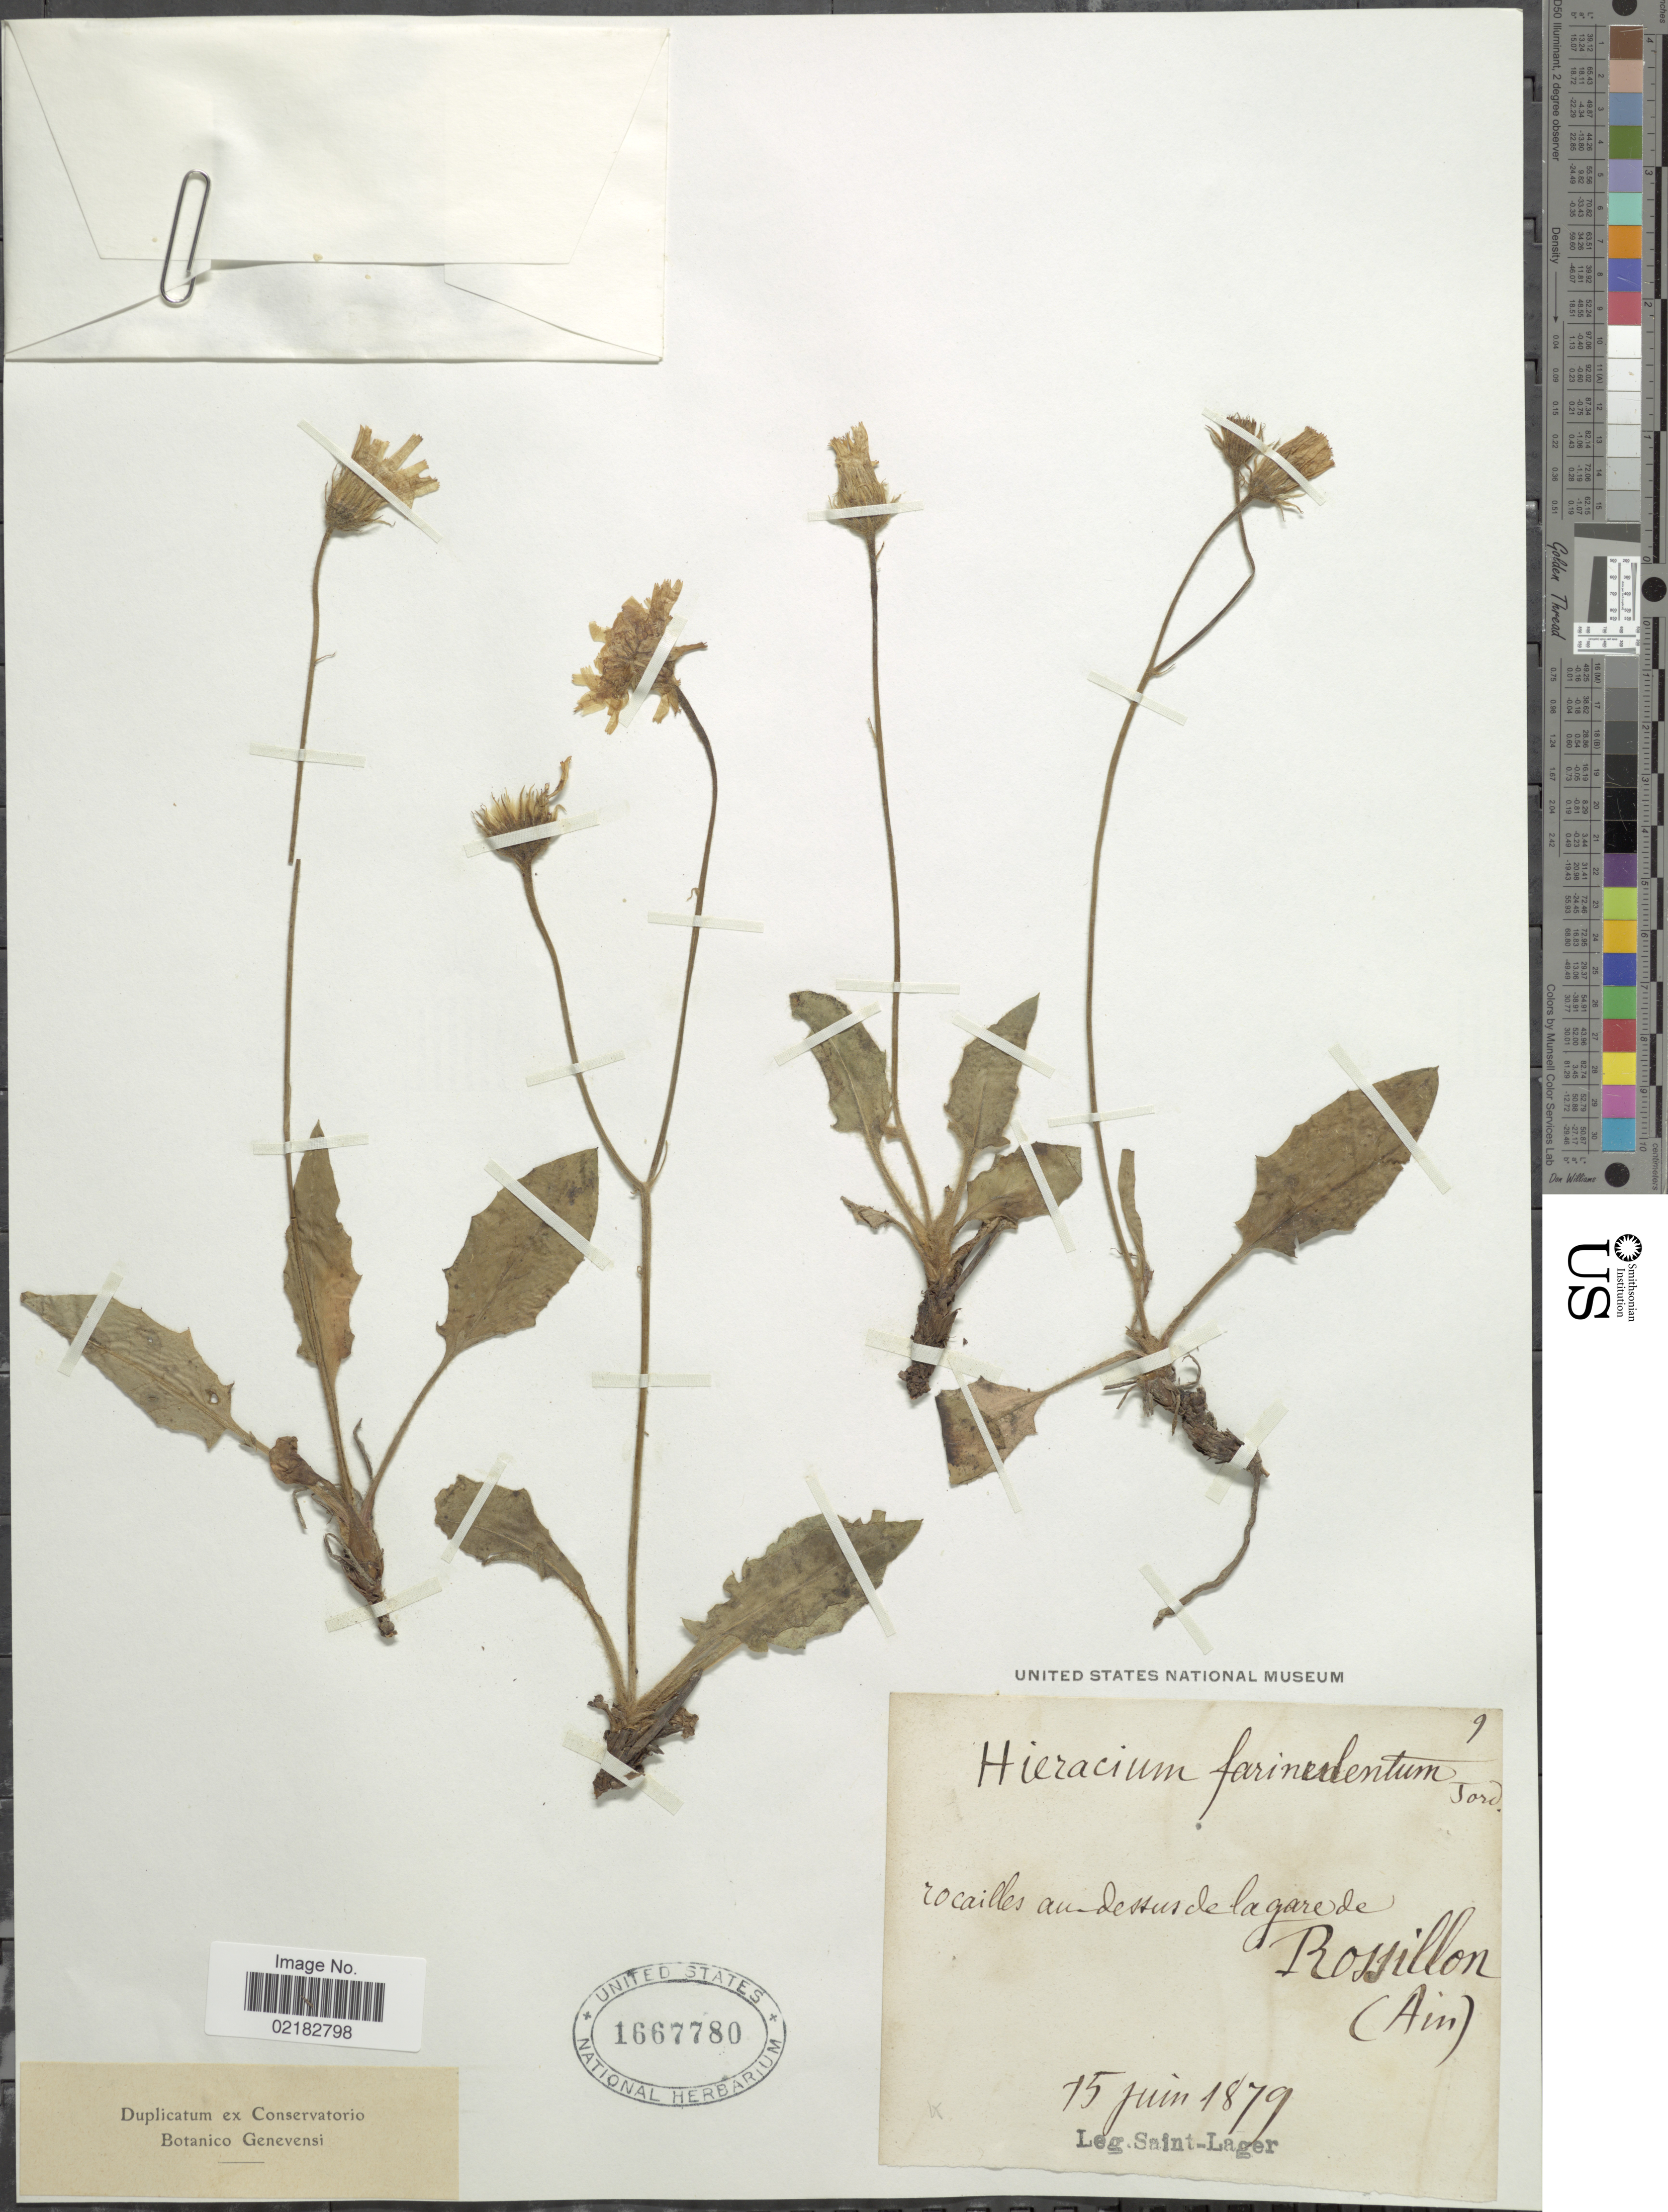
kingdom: Plantae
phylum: Tracheophyta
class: Magnoliopsida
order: Asterales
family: Asteraceae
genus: Hieracium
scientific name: Hieracium pictum subsp. farinulentum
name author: (Jord.) Zahn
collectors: Saint-Lager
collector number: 9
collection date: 1879-06-15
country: France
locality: Rocailles au dessus de lagare de Rossillon (Ain)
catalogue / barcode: US 1667780